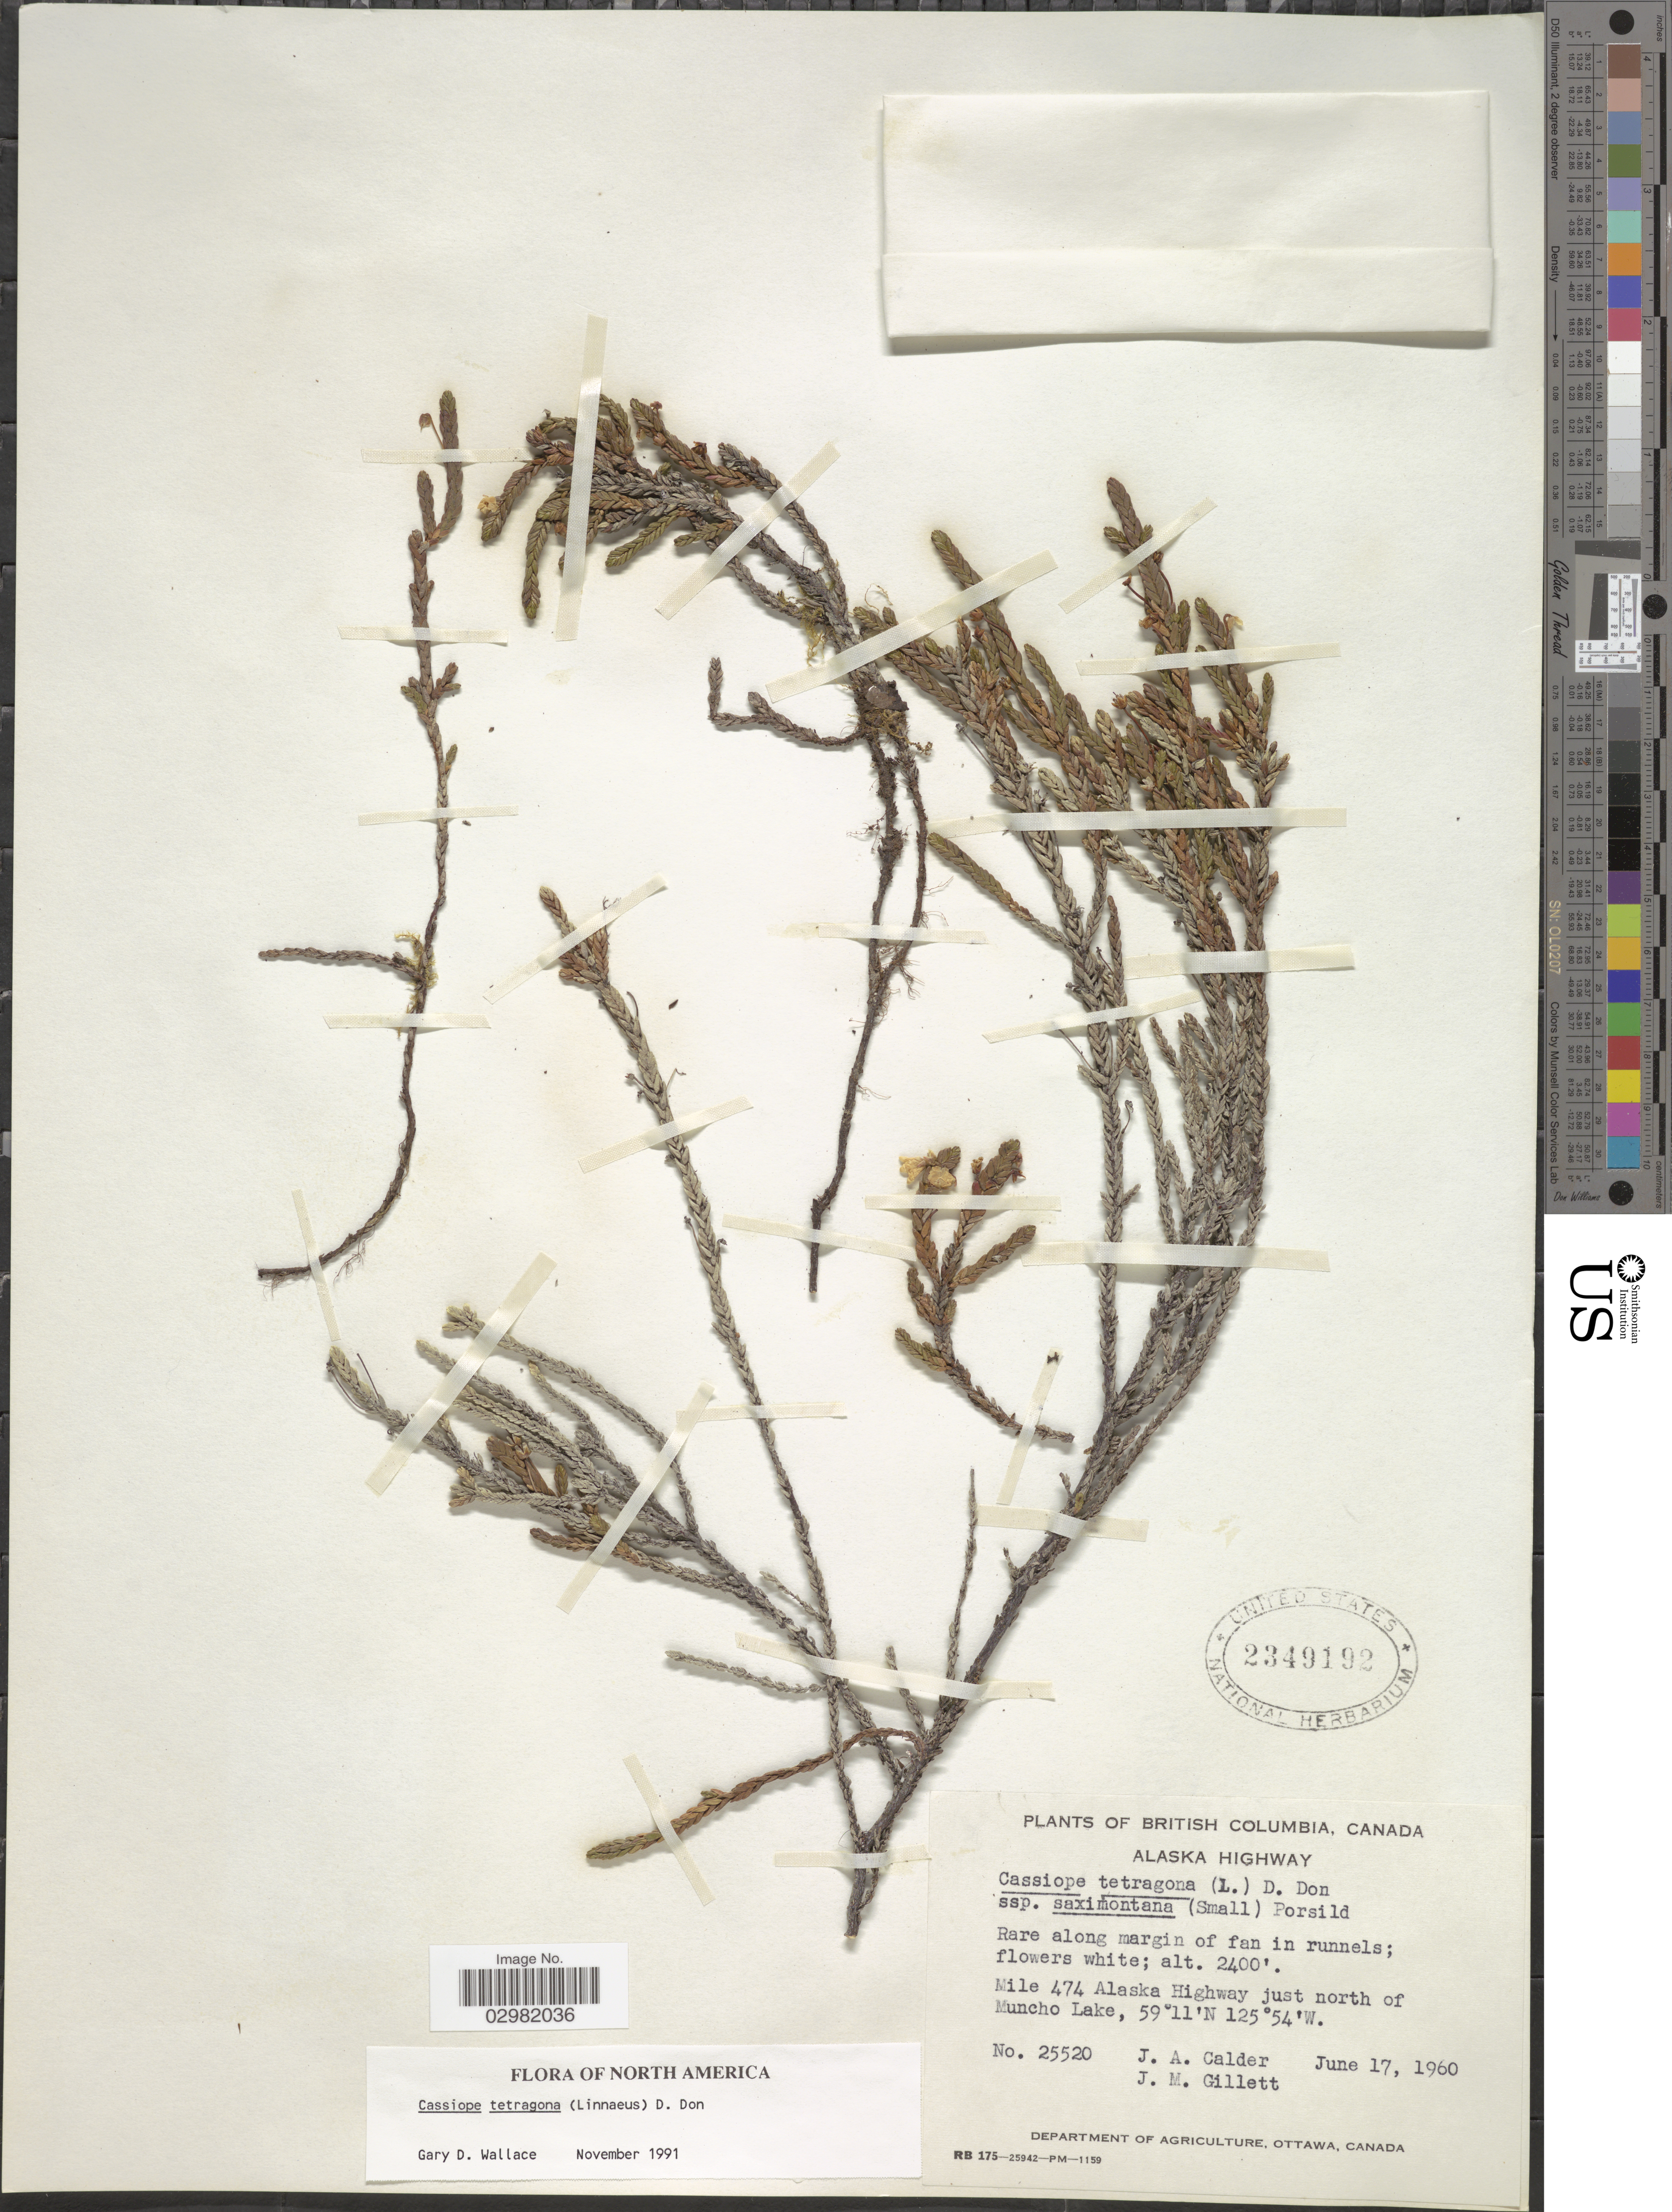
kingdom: Plantae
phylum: Tracheophyta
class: Magnoliopsida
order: Ericales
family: Ericaceae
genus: Cassiope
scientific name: Cassiope tetragona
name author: (L.) D. Don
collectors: J. A. Calder & J. M. Gillett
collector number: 25520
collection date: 1960-06-17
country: Canada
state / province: British Columbia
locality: Alaska Highway. Mile 474 Alaska Highway just north of Muncho Lake.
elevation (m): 732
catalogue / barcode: US 2349192